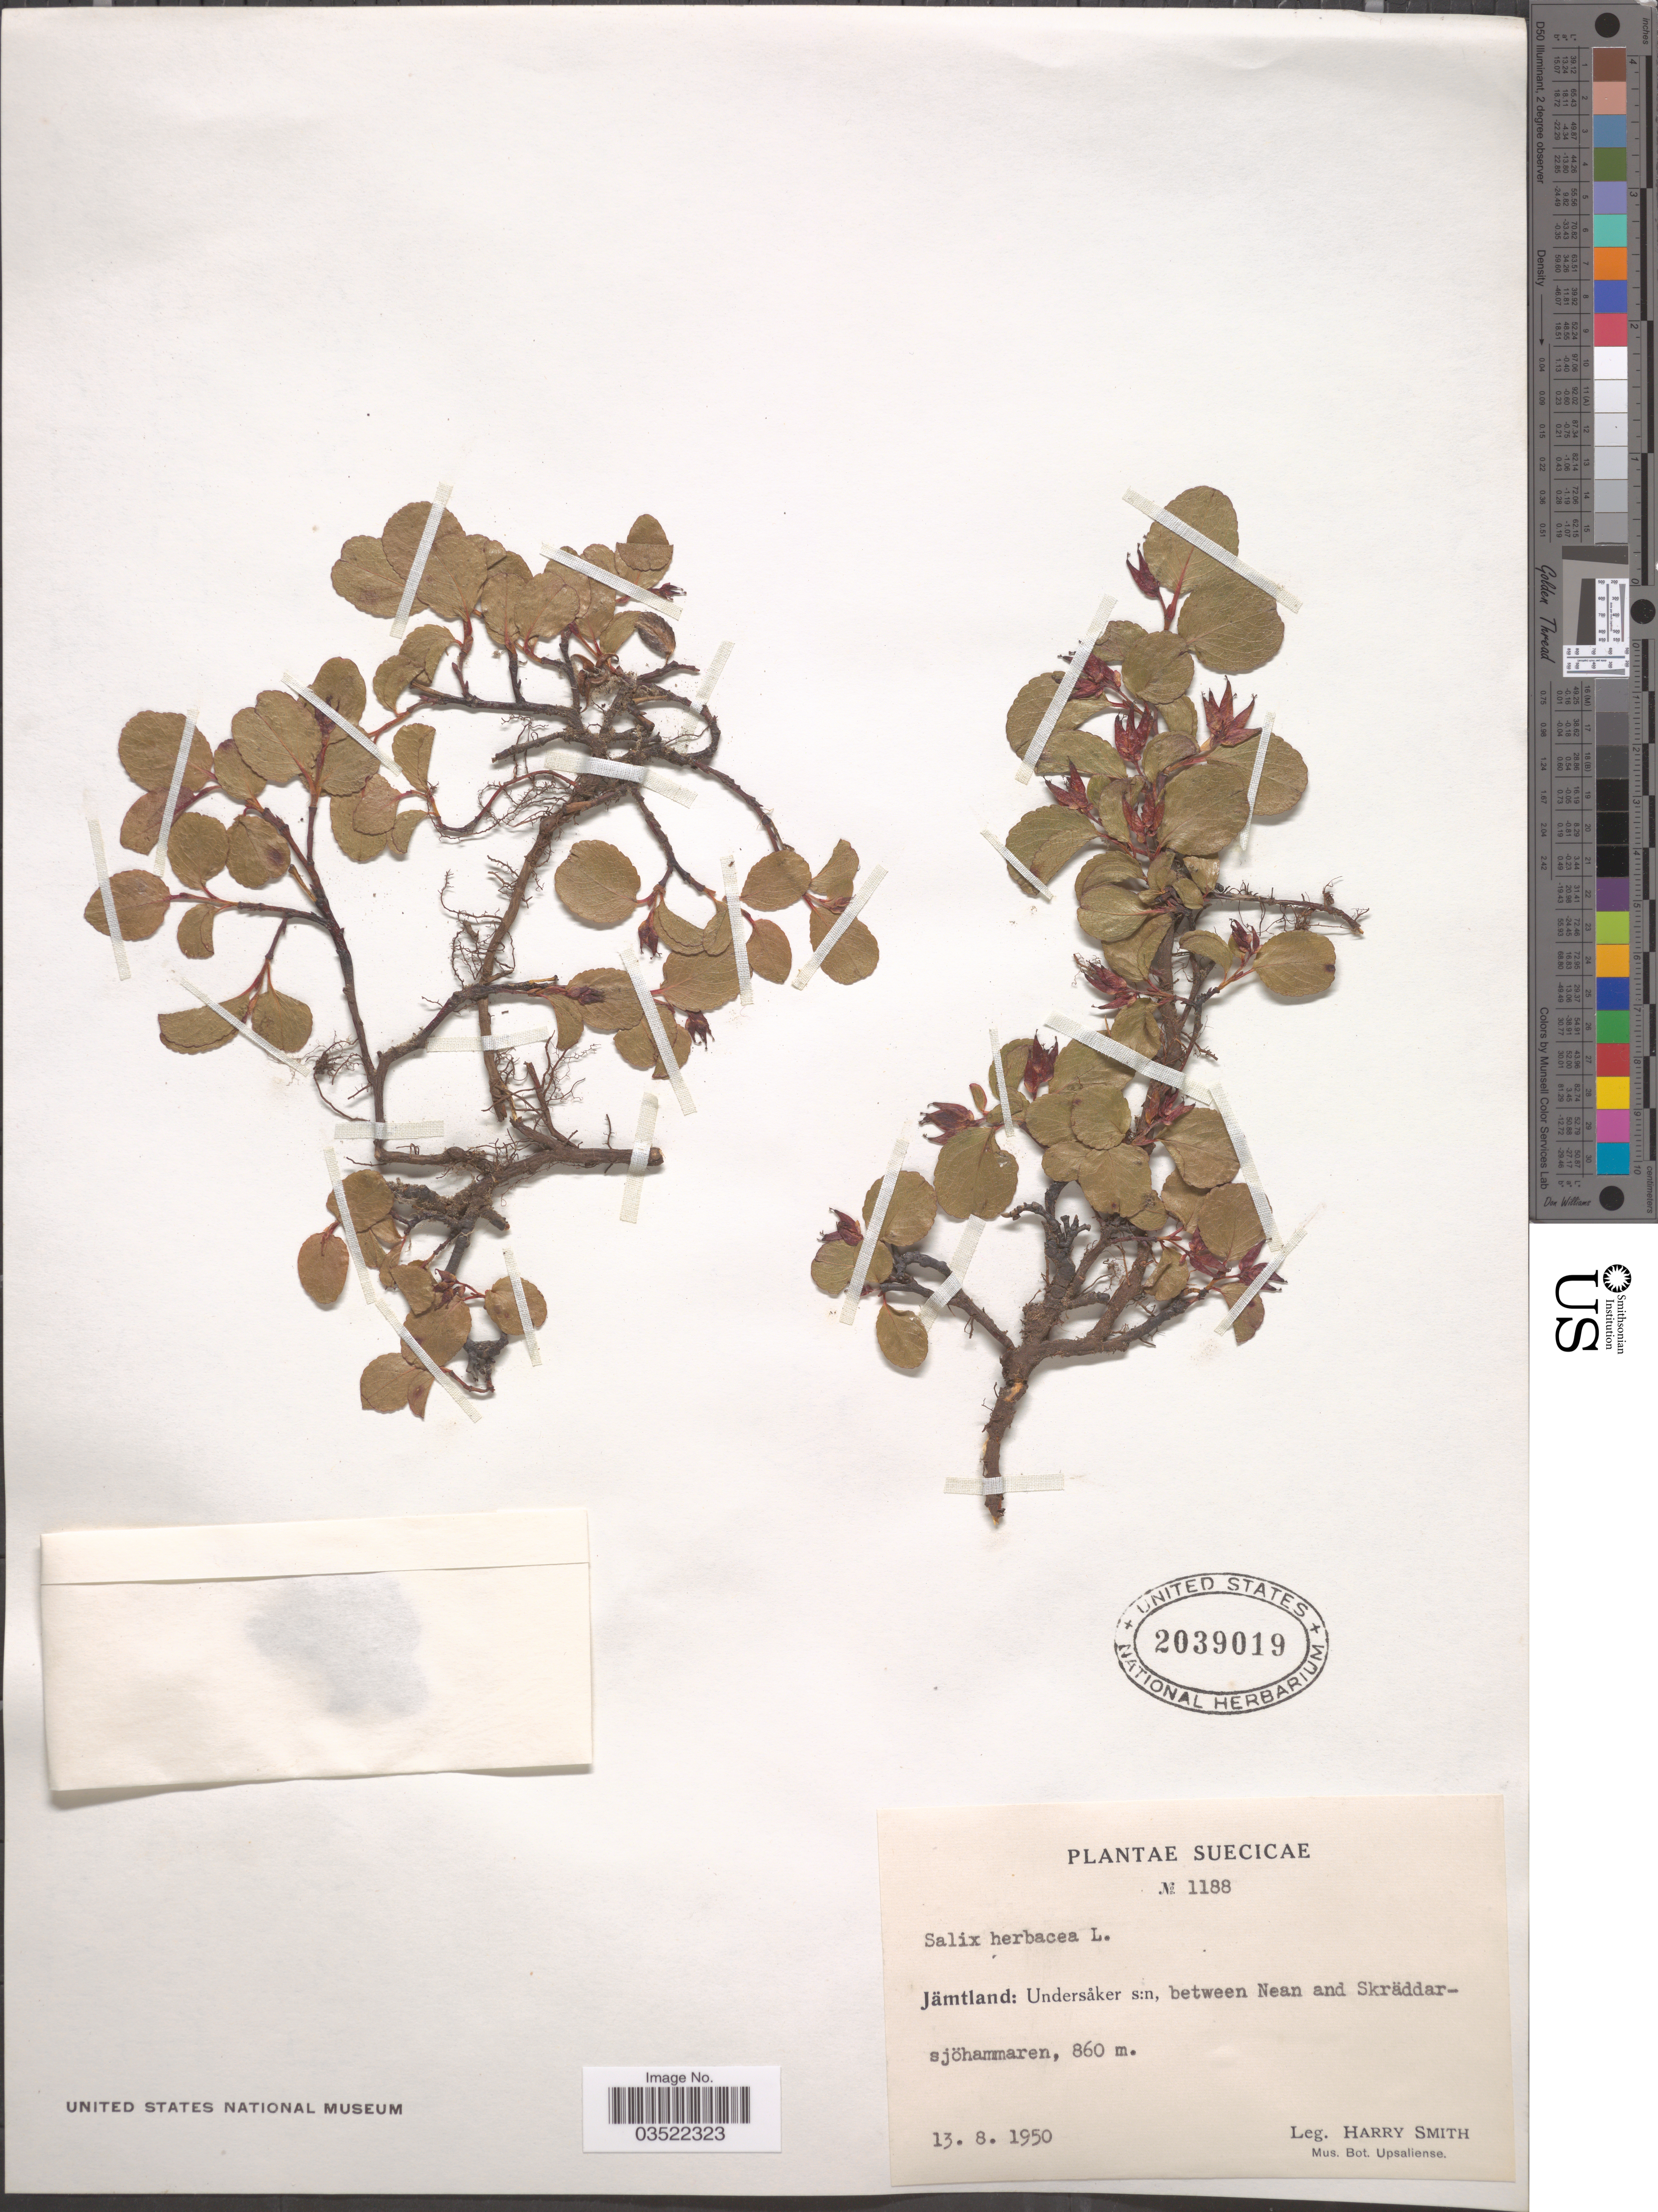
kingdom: Plantae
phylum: Tracheophyta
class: Magnoliopsida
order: Malpighiales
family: Salicaceae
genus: Salix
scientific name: Salix herbacea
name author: L.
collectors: H. Smith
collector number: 1188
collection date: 1950-08-13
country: Sweden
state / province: Jämtland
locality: Suecicae. Jämtland: Undersåker s:n, between Nean and Skräddar-sjöhammaren.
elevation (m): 860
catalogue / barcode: US 2039019